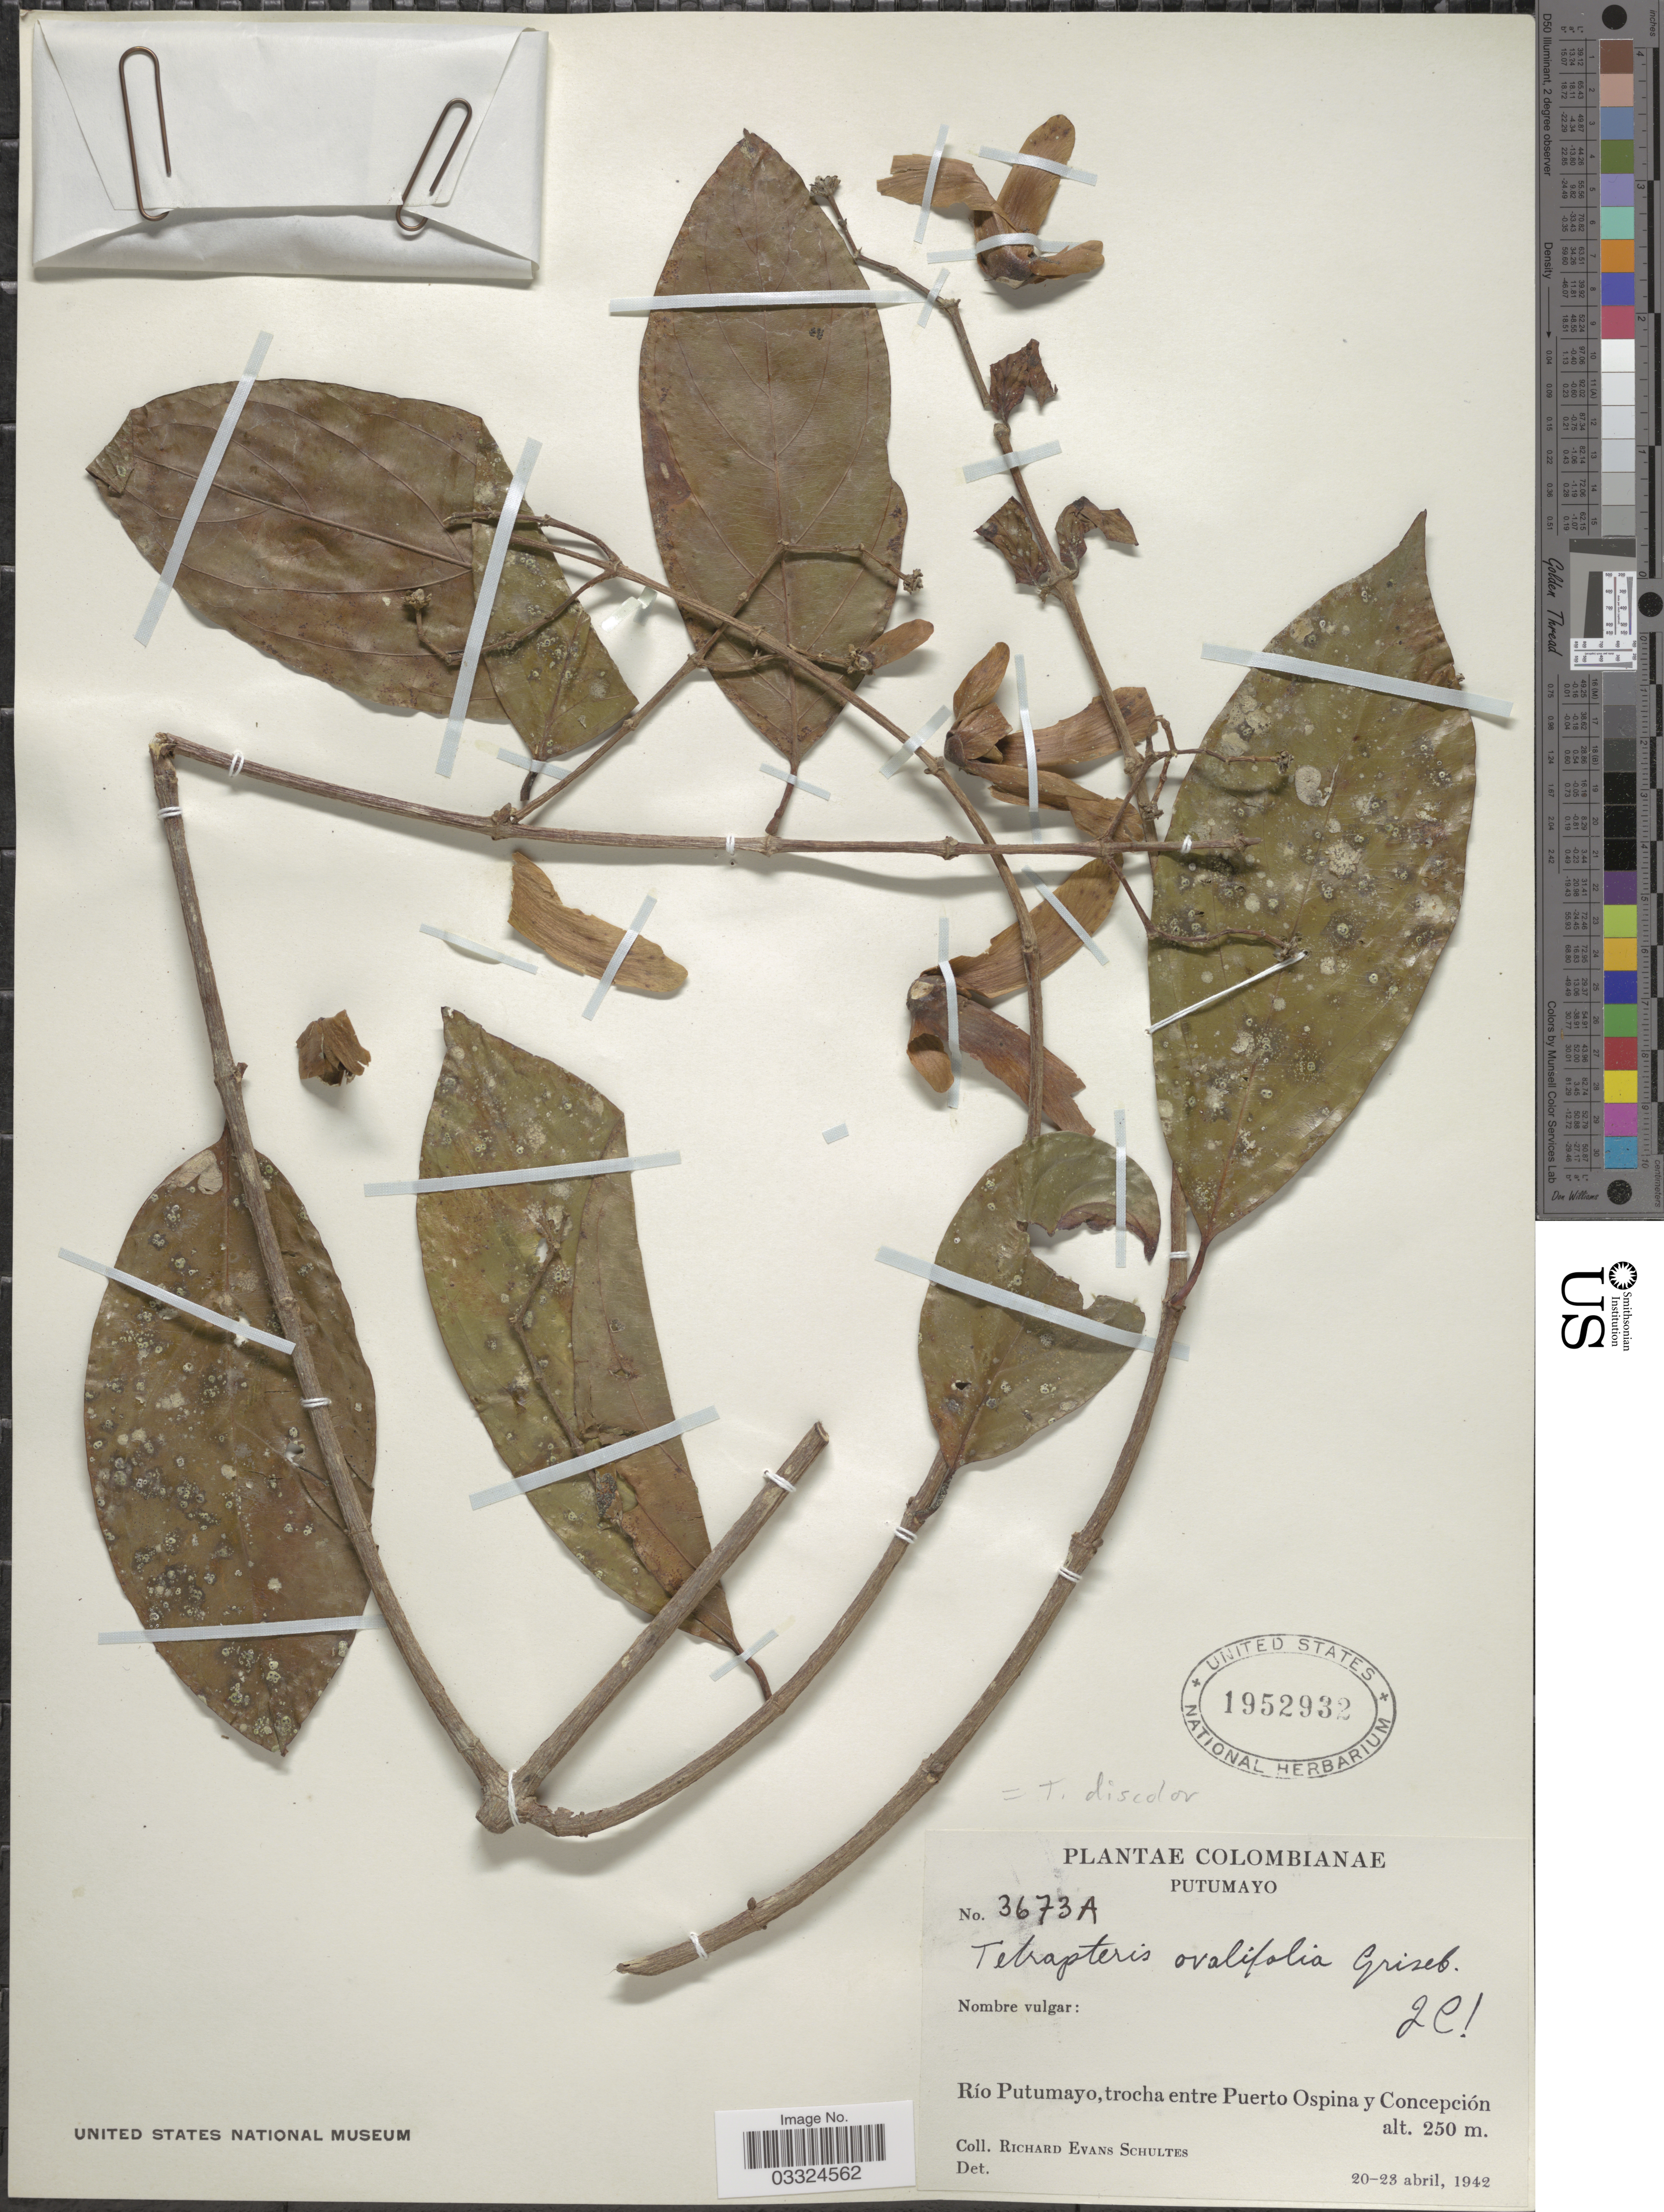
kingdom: Plantae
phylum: Tracheophyta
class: Magnoliopsida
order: Malpighiales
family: Malpighiaceae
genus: Tetrapterys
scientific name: Tetrapterys discolor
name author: (G. Mey.) DC.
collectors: R. E. Schultes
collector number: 3673A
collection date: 1942-04-20/1942-04-23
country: Colombia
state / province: Putumayo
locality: Río Putumayo, trocha entre Puerto Ospina y Concepción.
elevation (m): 250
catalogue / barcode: US 1952932